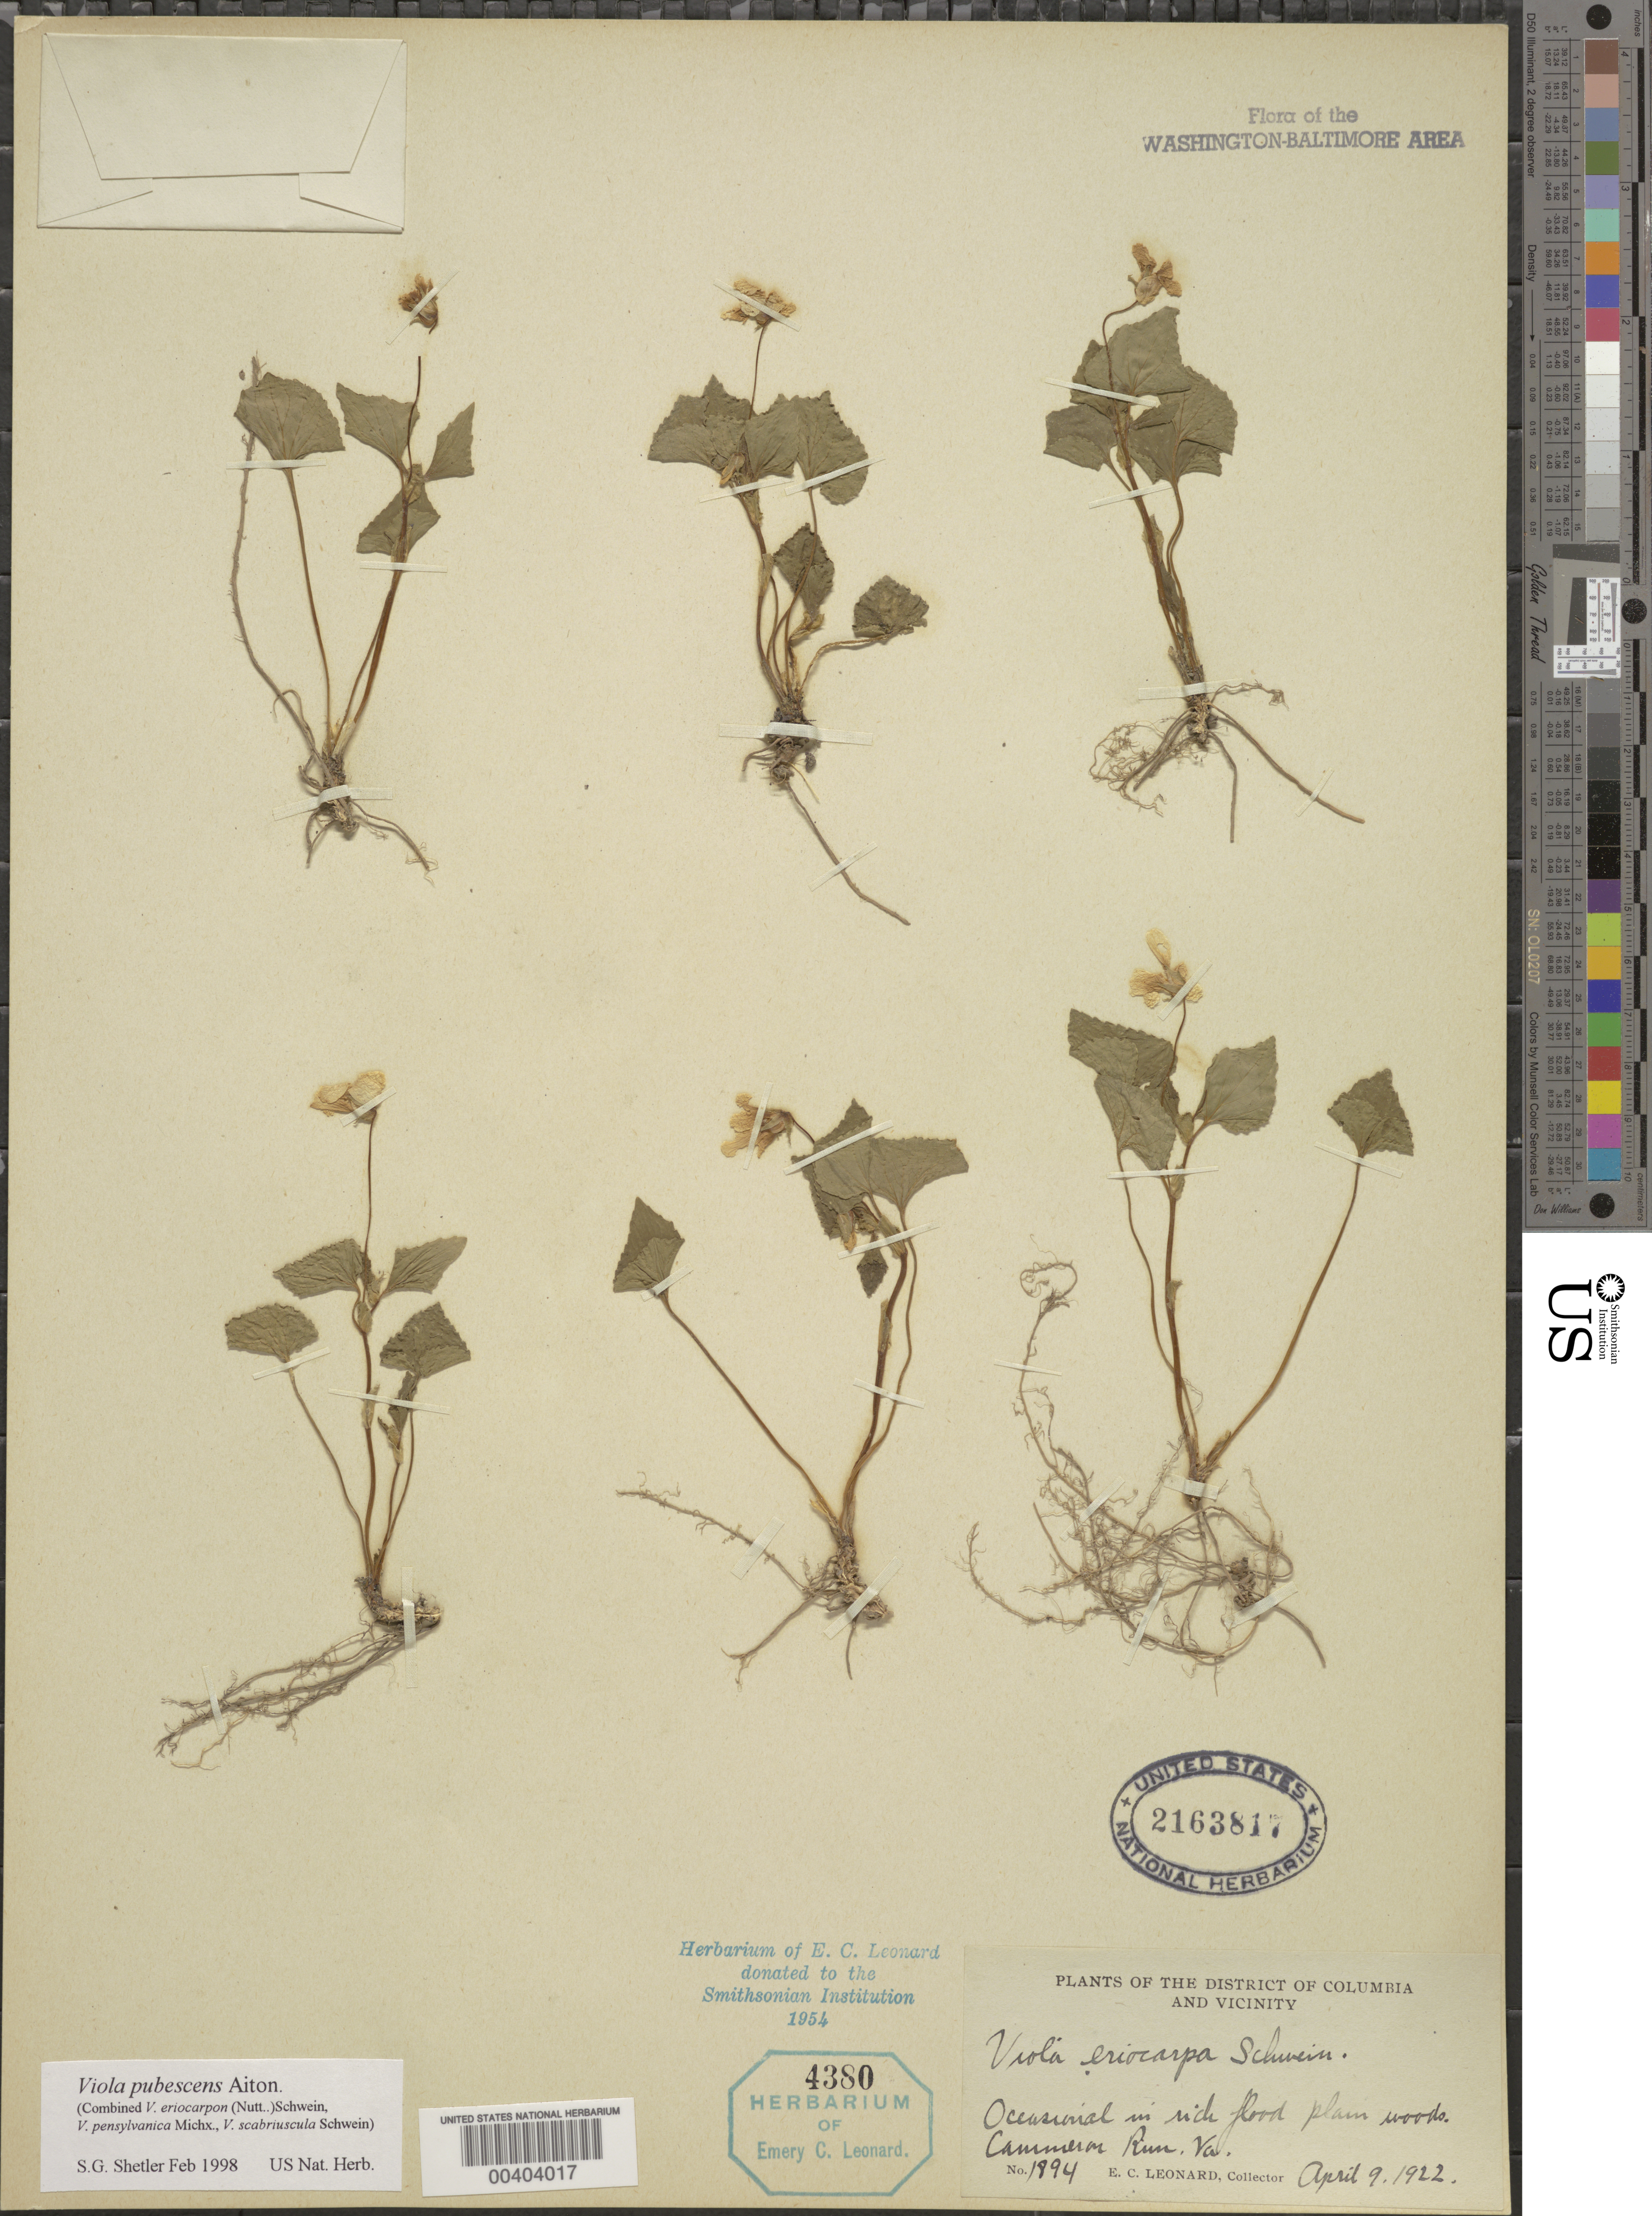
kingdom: Plantae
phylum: Tracheophyta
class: Magnoliopsida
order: Malpighiales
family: Violaceae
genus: Viola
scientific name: Viola pubescens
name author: Aiton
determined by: Shetler, Stanwyn G., (US), NMNH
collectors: E. C. Leonard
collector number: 1894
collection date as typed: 09 Apr 1922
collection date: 1922-04-09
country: United States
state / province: Virginia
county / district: Fairfax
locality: Cammeron Run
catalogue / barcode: US 2163817